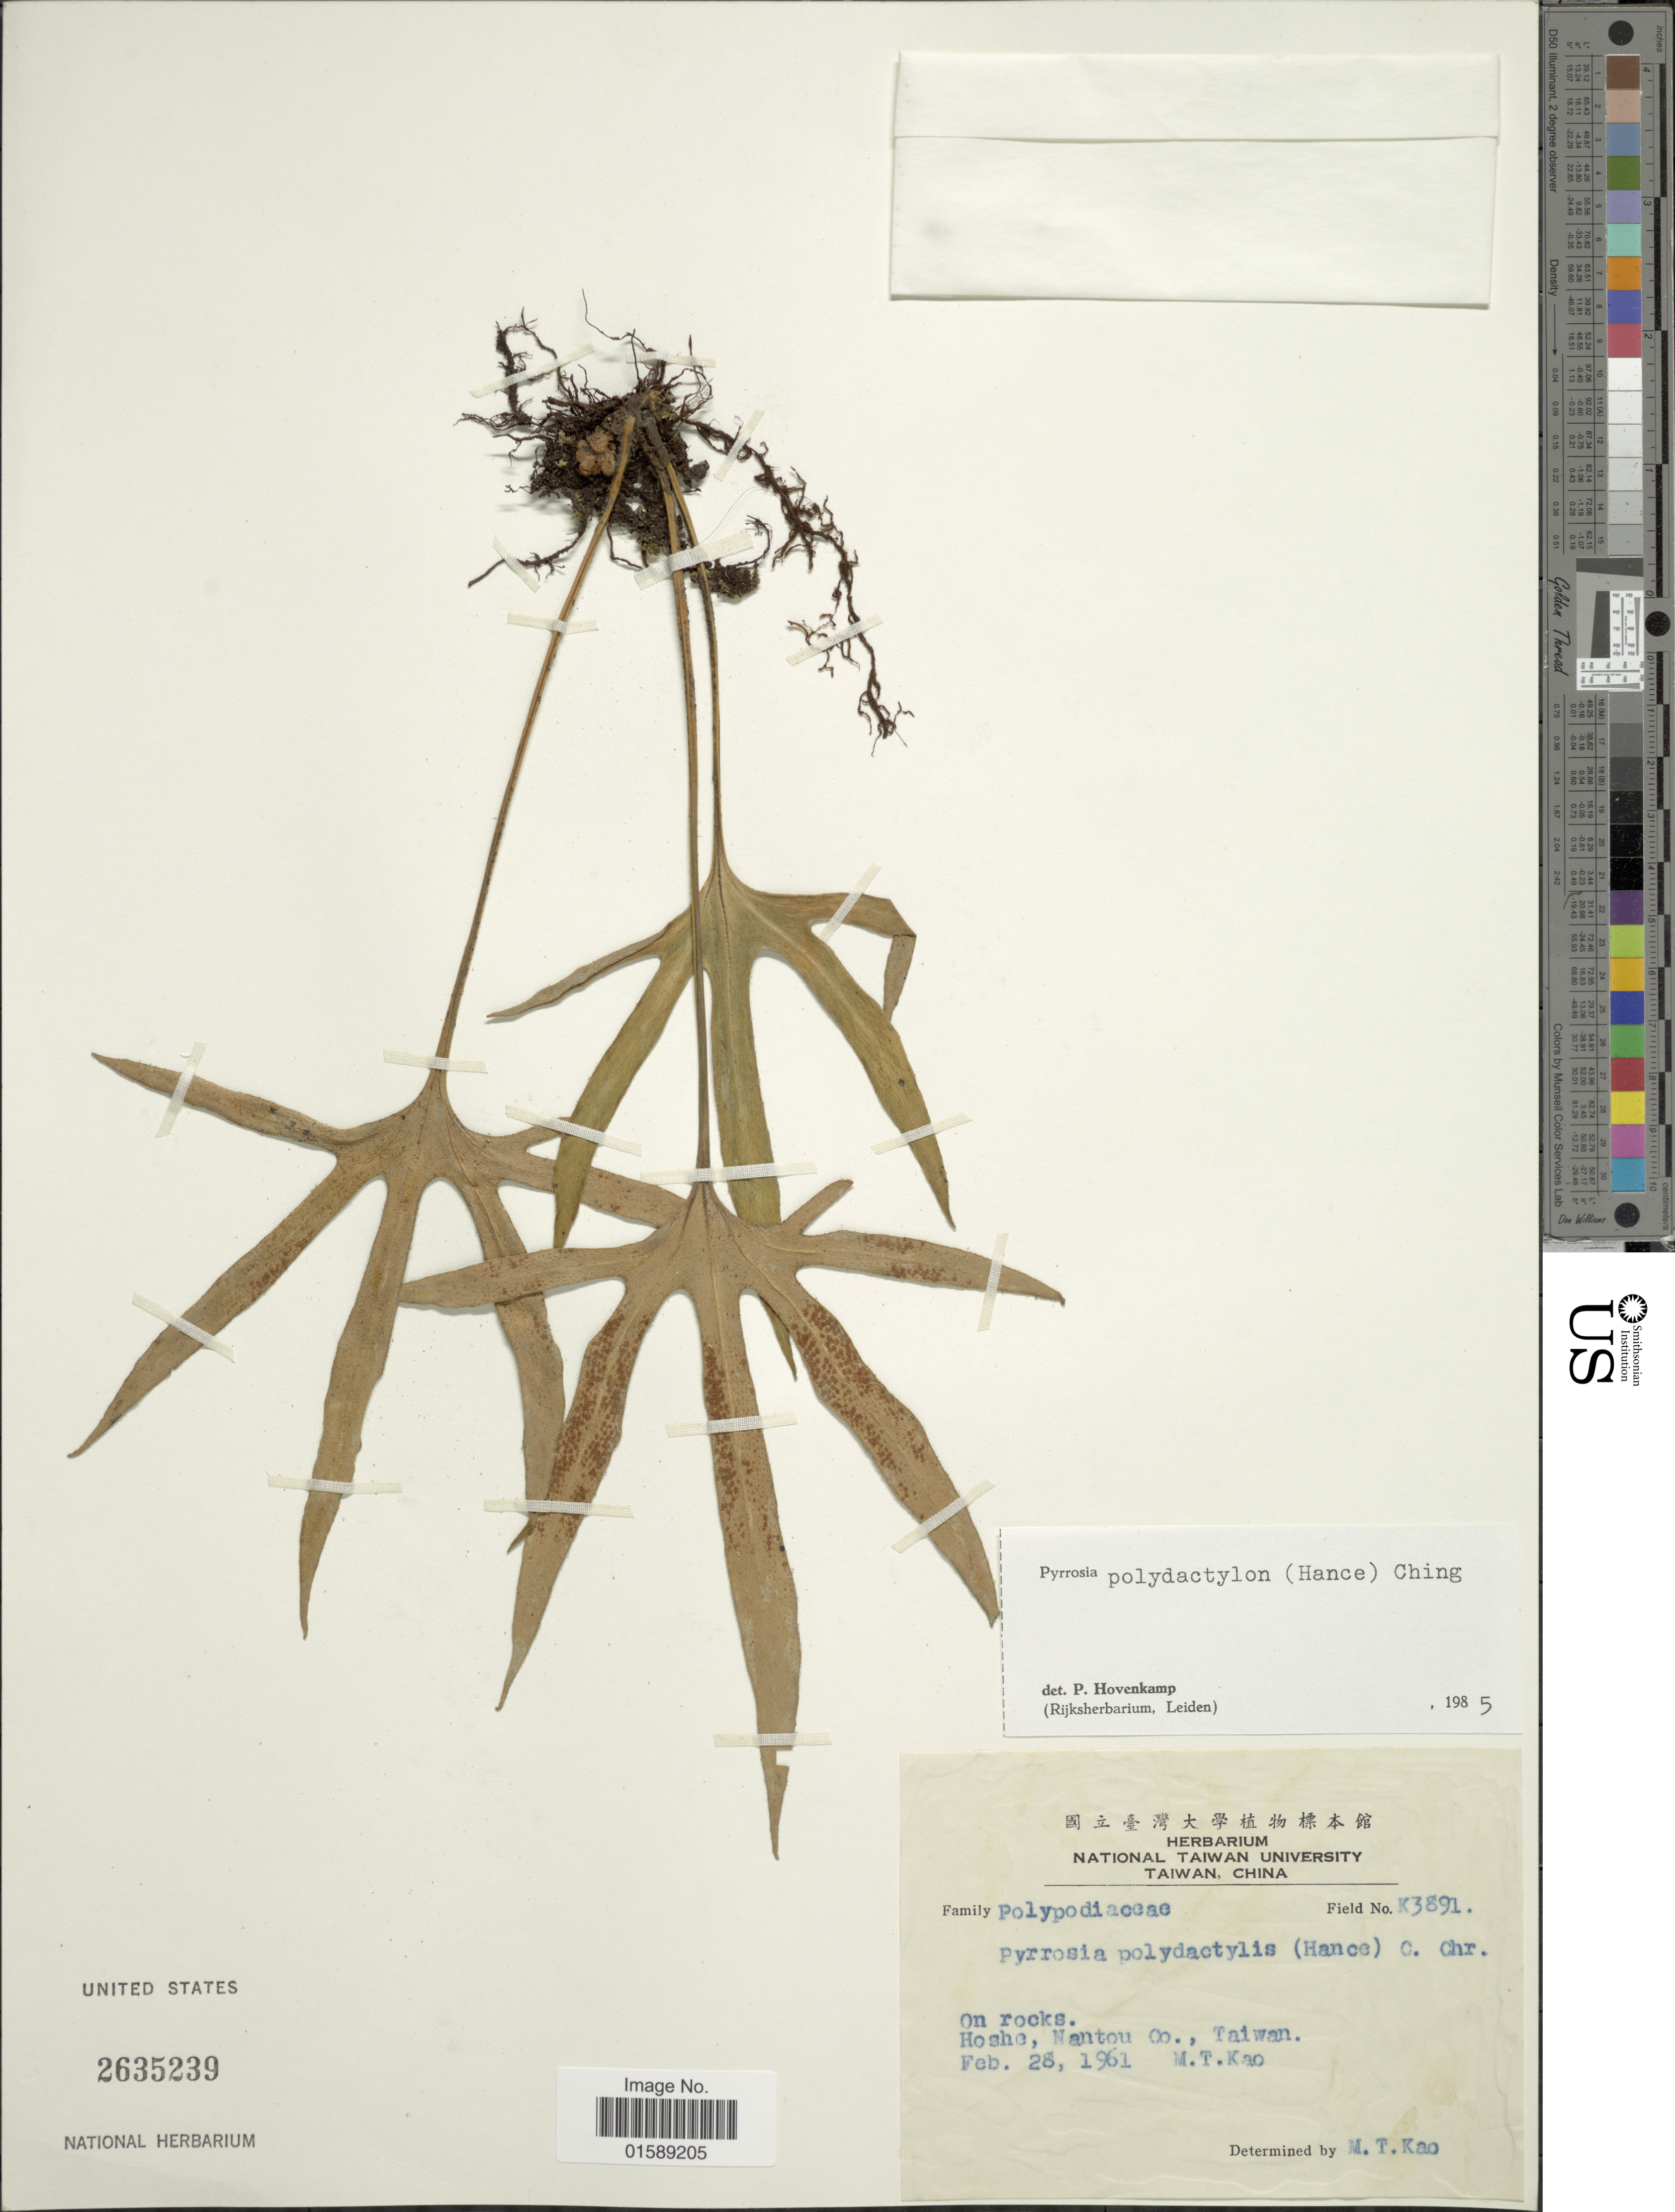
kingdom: Plantae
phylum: Tracheophyta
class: Polypodiopsida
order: Polypodiales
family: Polypodiaceae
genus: Pyrrosia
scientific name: Pyrrosia polydactyla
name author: (Hance) Ching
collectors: M. T. Kao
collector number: K3891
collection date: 1961-02-28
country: Taiwan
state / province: Nantou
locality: Hoshe, Nantou Co.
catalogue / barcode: US 2635239